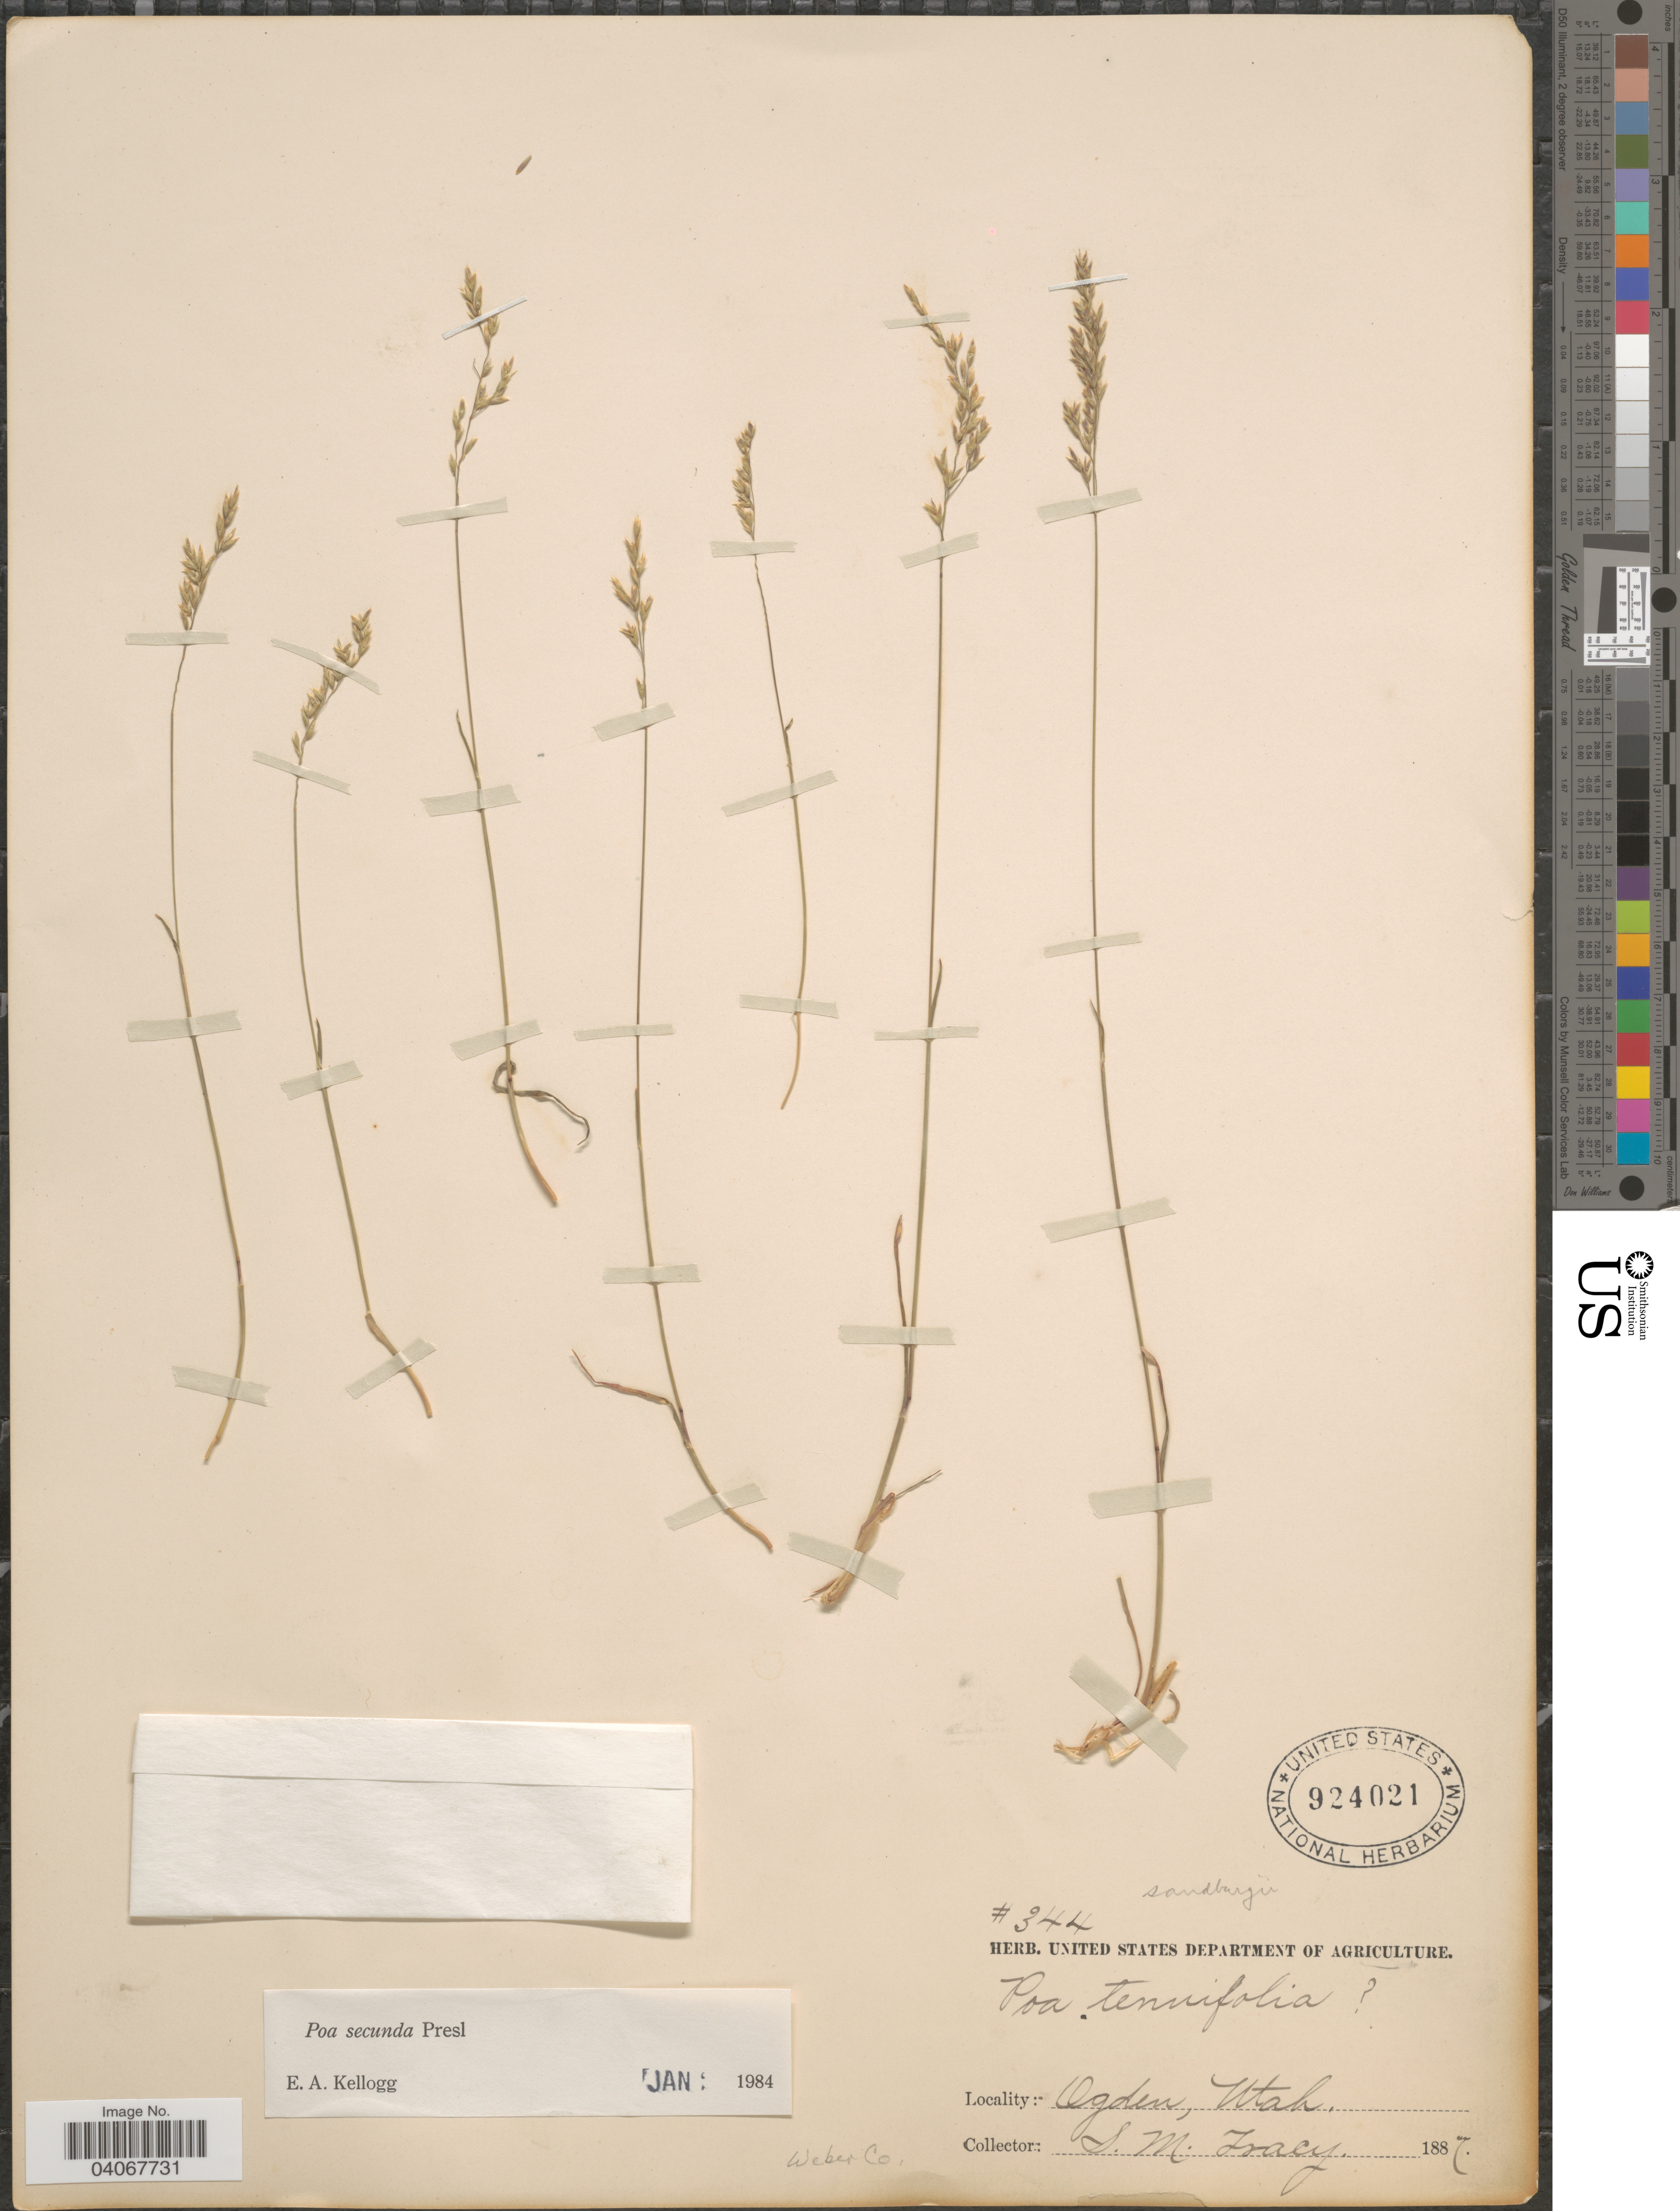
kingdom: Plantae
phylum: Tracheophyta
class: Liliopsida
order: Poales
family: Poaceae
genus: Poa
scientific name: Poa secunda subsp. secunda var. secunda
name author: J. Presl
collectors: S. M. Tracy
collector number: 344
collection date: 1887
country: United States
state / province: Utah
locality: Weber Co. Ogden.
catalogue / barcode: US 924021